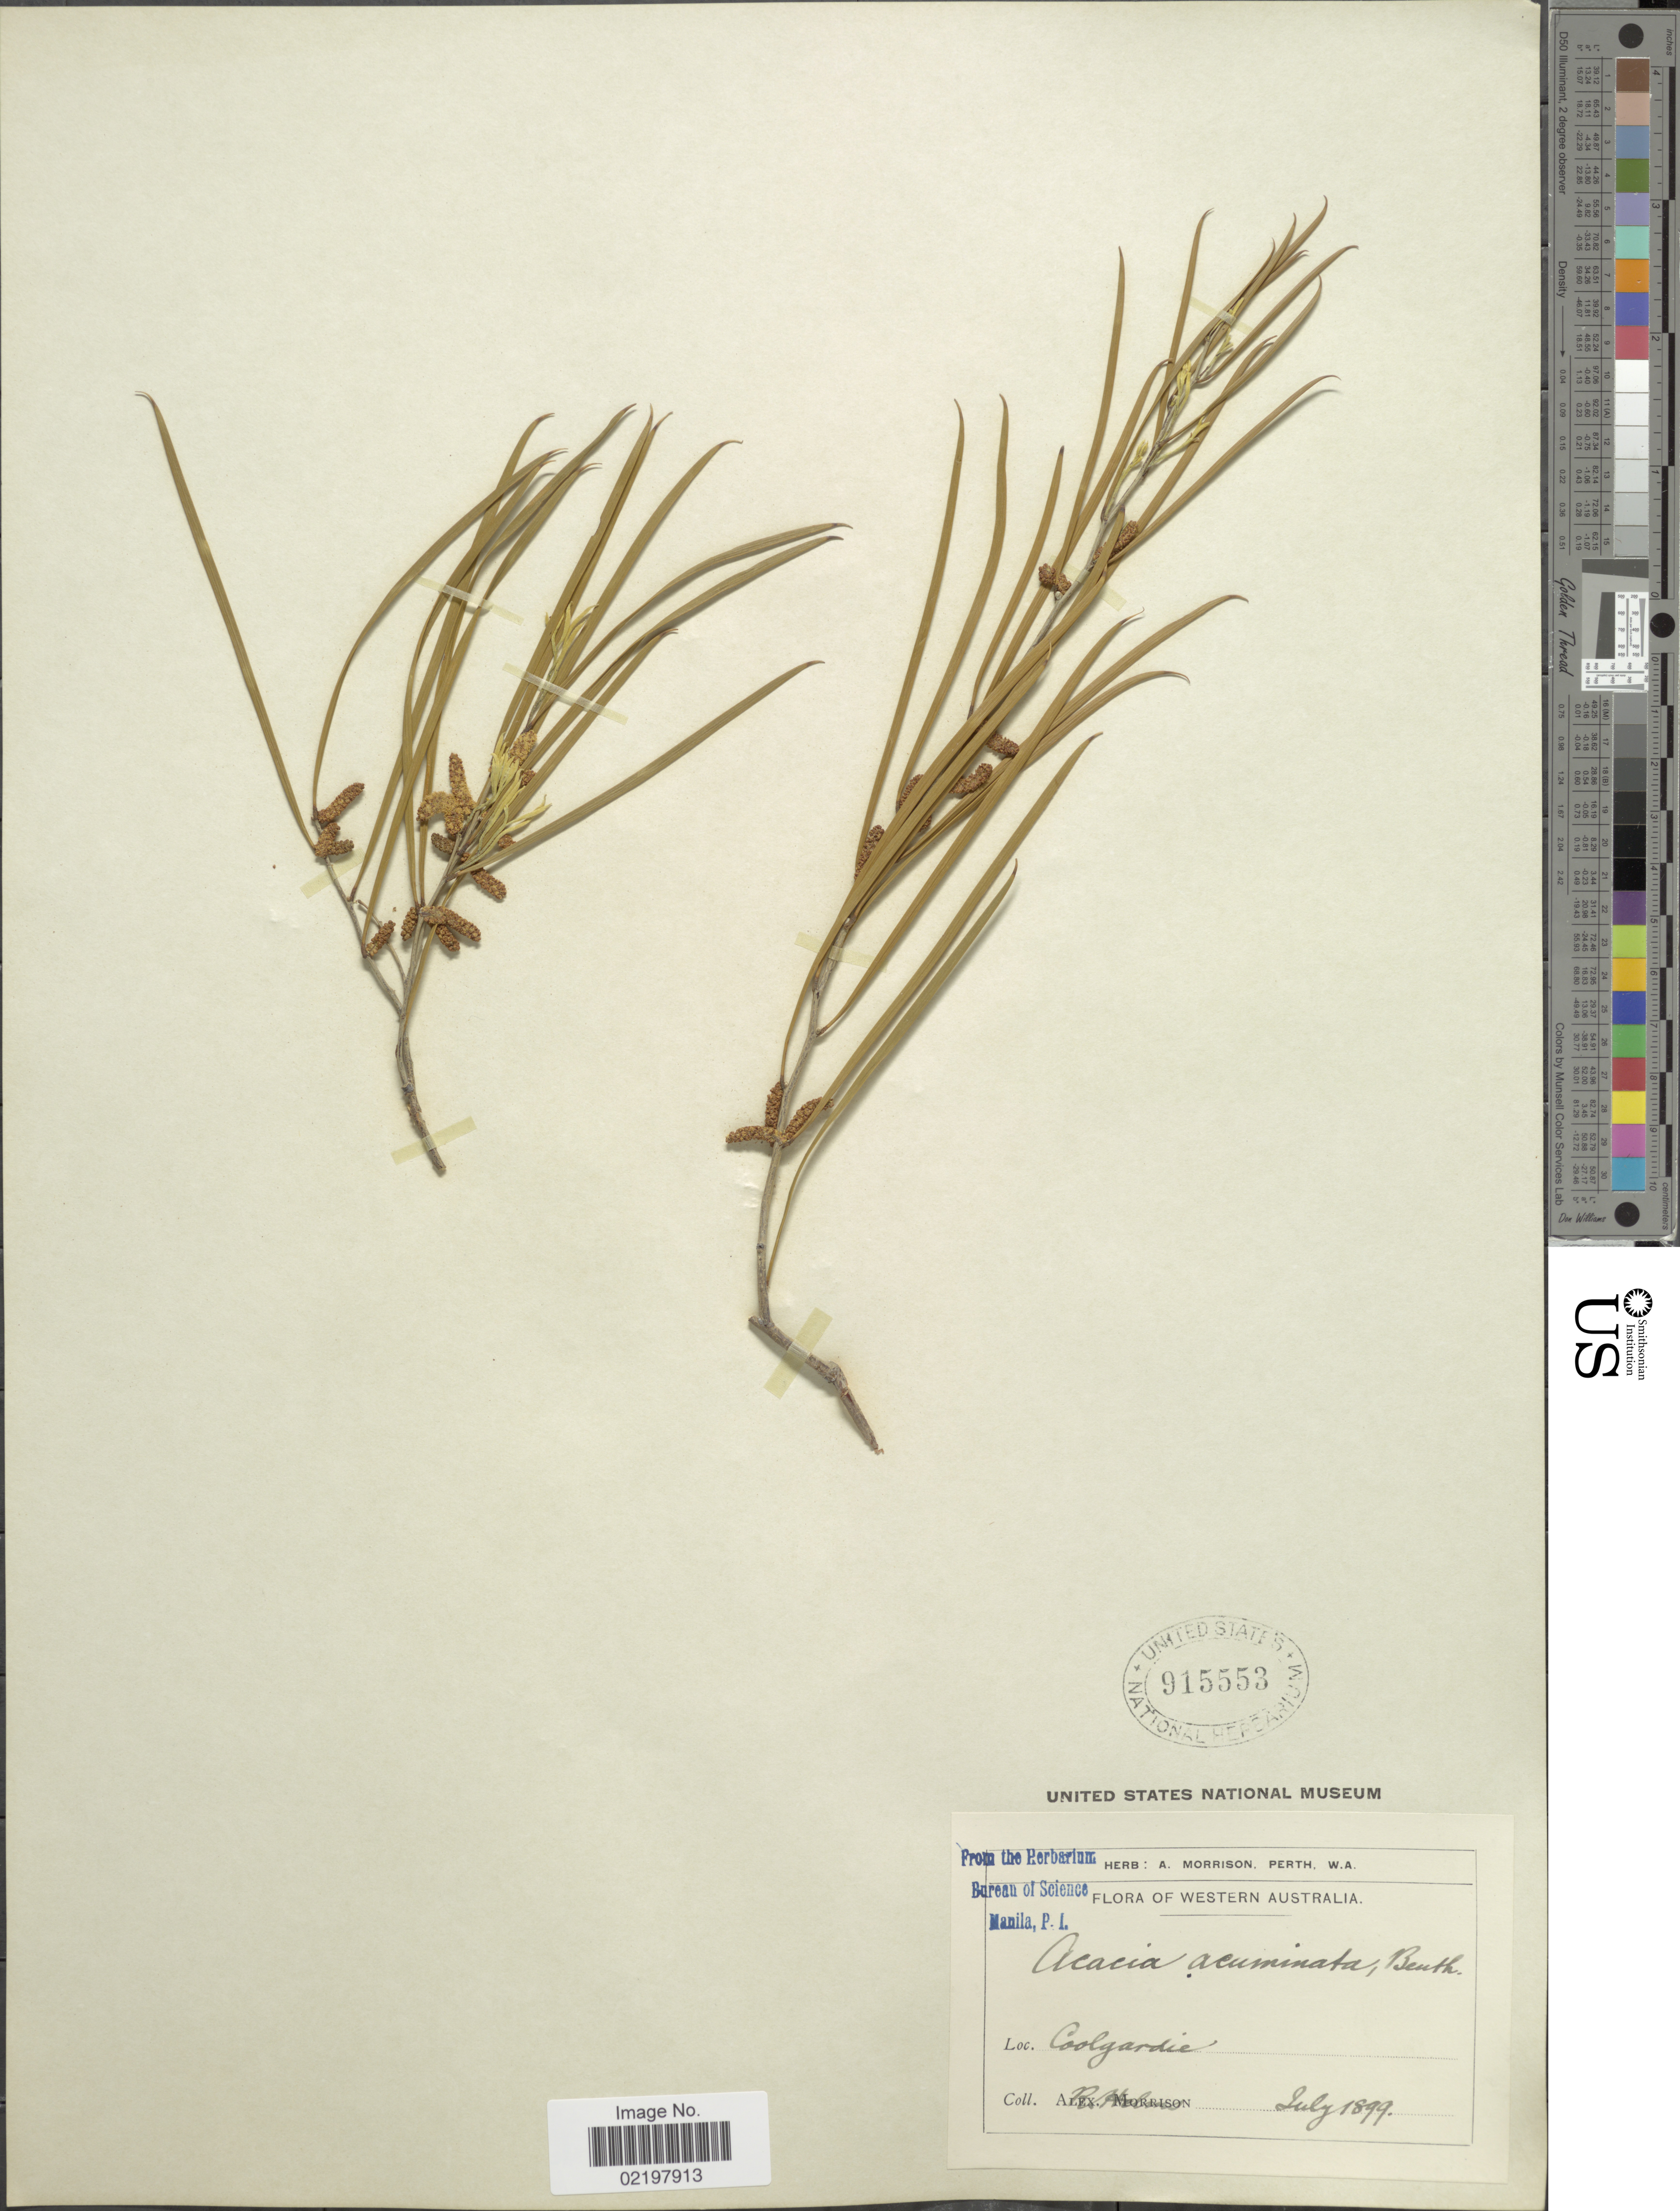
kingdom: Plantae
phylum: Tracheophyta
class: Magnoliopsida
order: Fabales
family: Fabaceae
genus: Acacia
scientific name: Acacia acuminata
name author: Benth.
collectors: R. Helms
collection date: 1899-07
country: Australia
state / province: Western Australia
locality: Western australia, Coolgardie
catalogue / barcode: US 915553